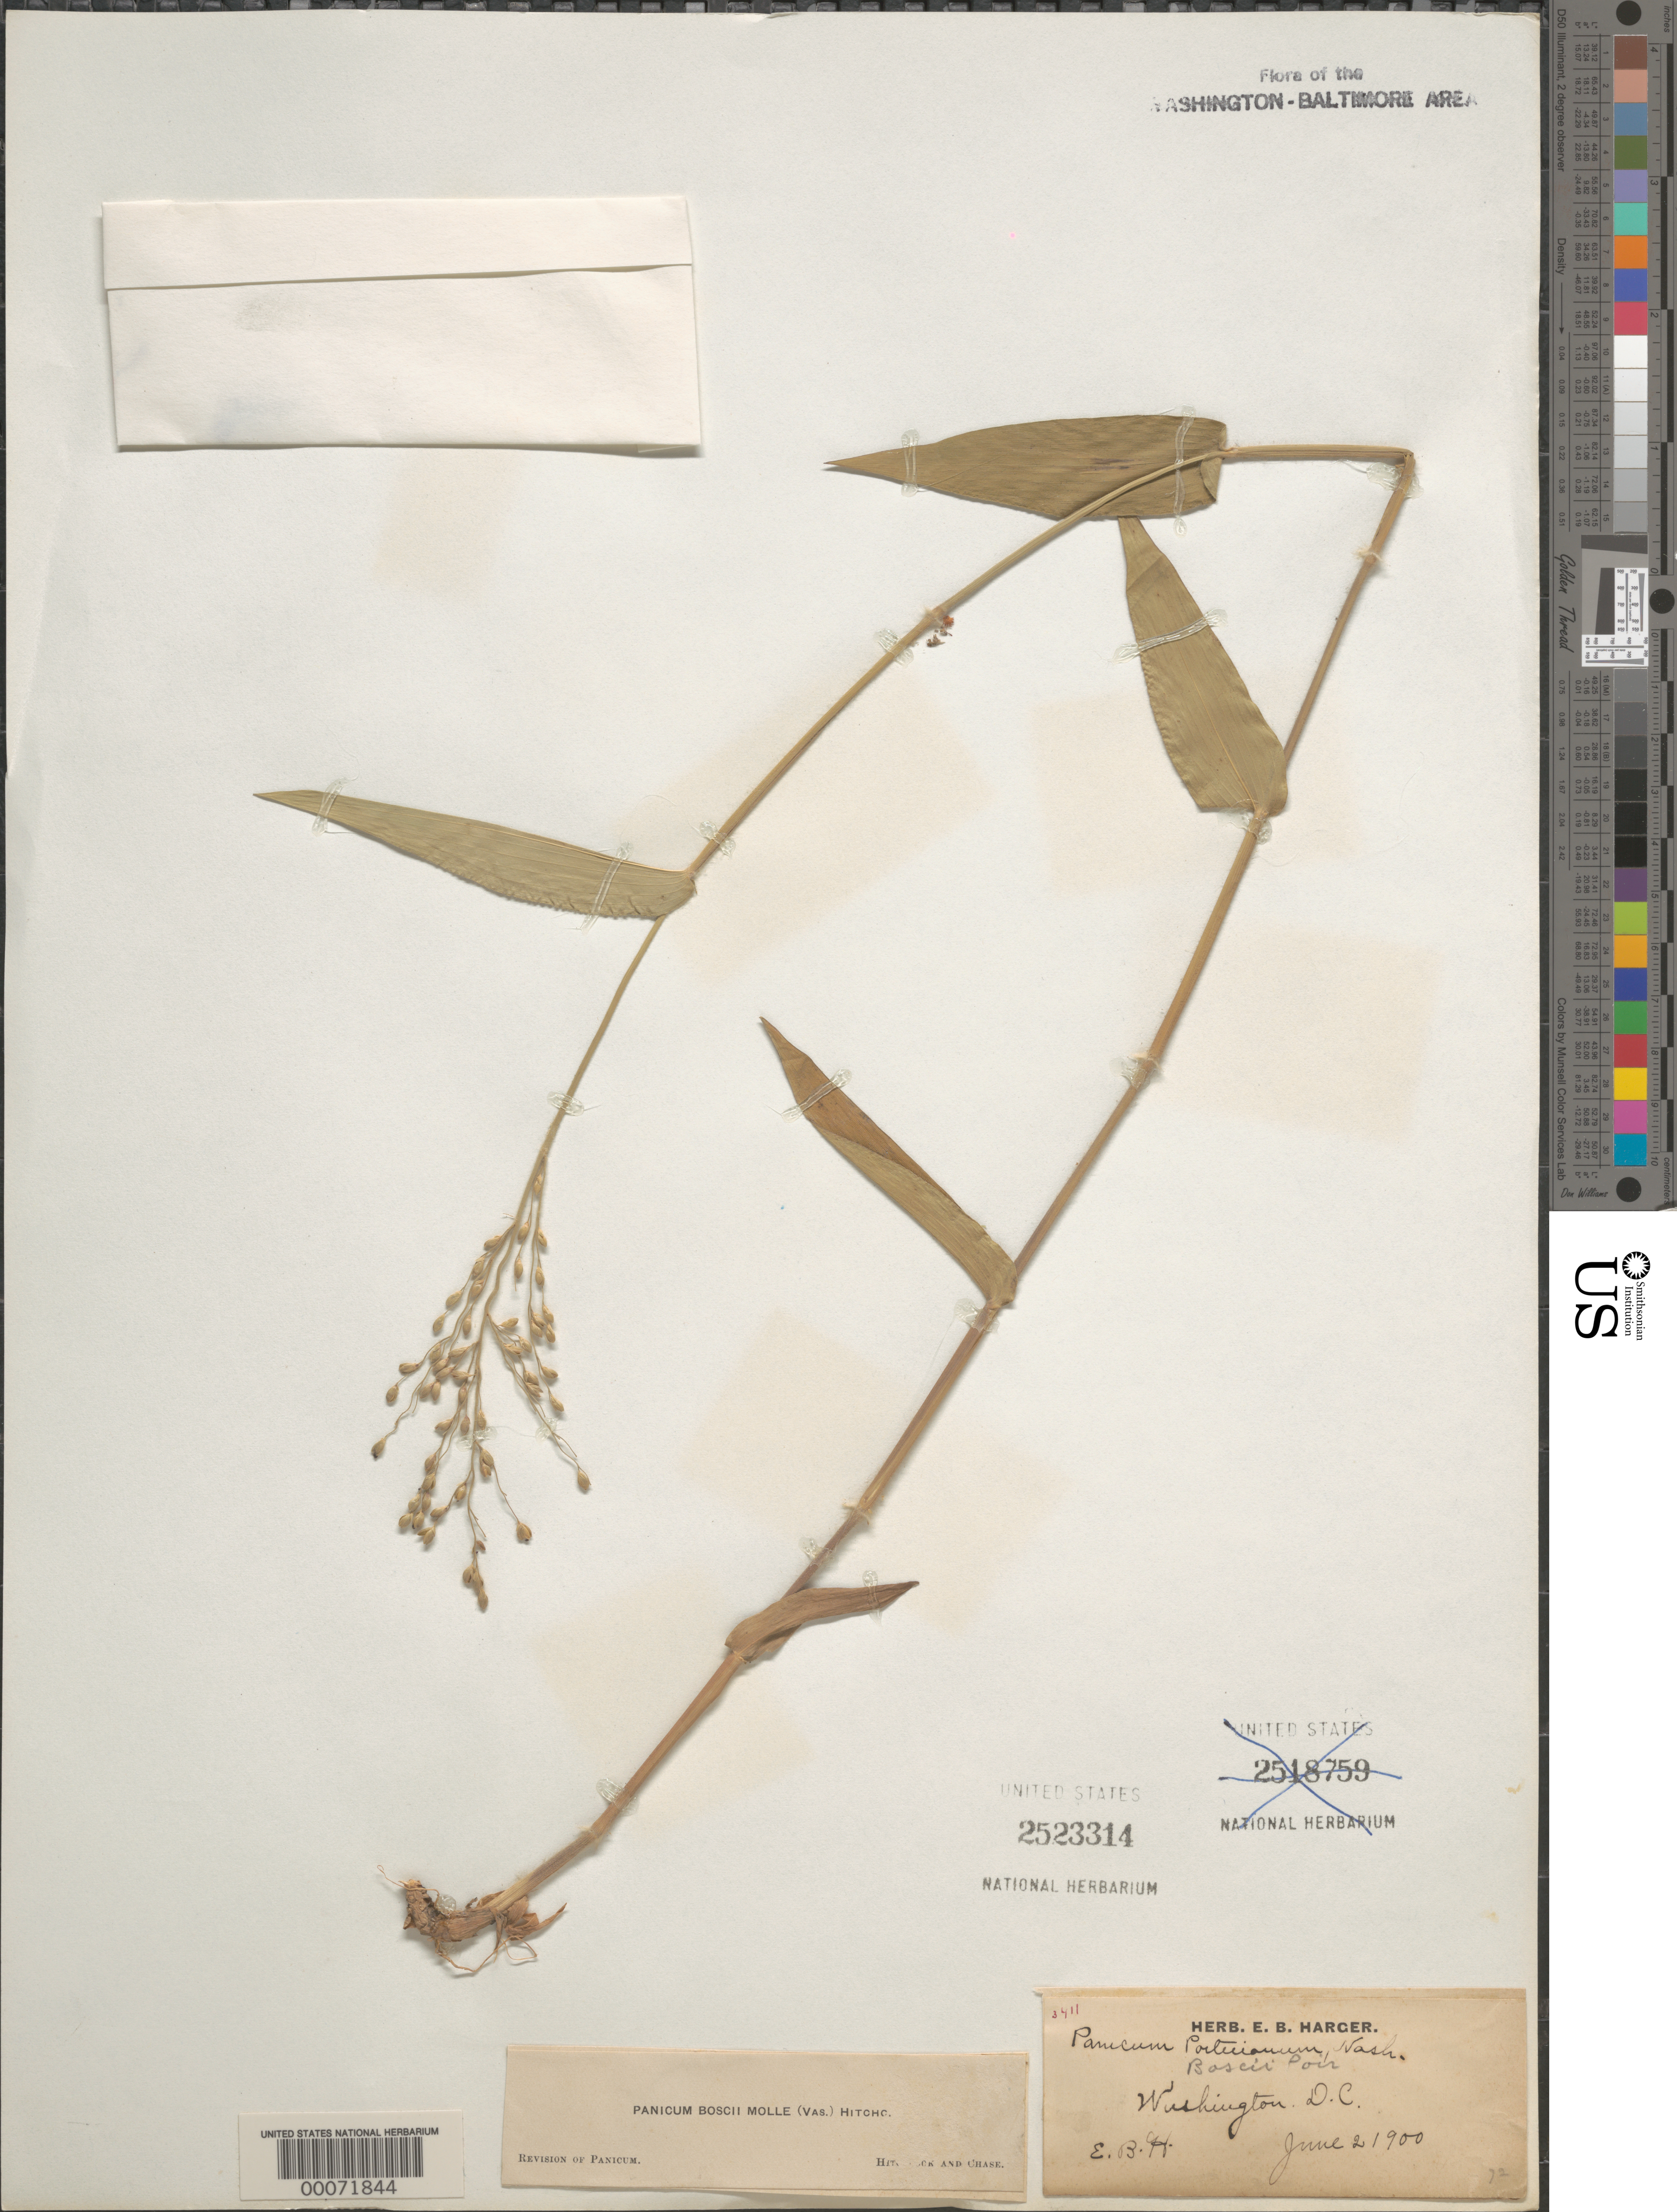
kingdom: Plantae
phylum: Tracheophyta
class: Liliopsida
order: Poales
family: Poaceae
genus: Dichanthelium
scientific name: Dichanthelium boscii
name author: (Poir.) Gould & C.A. Clark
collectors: E. B. Harger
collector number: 3411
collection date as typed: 02 Jun 1900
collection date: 1900-06-02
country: United States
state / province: District of Columbia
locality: Washington, DC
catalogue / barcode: US 2523314